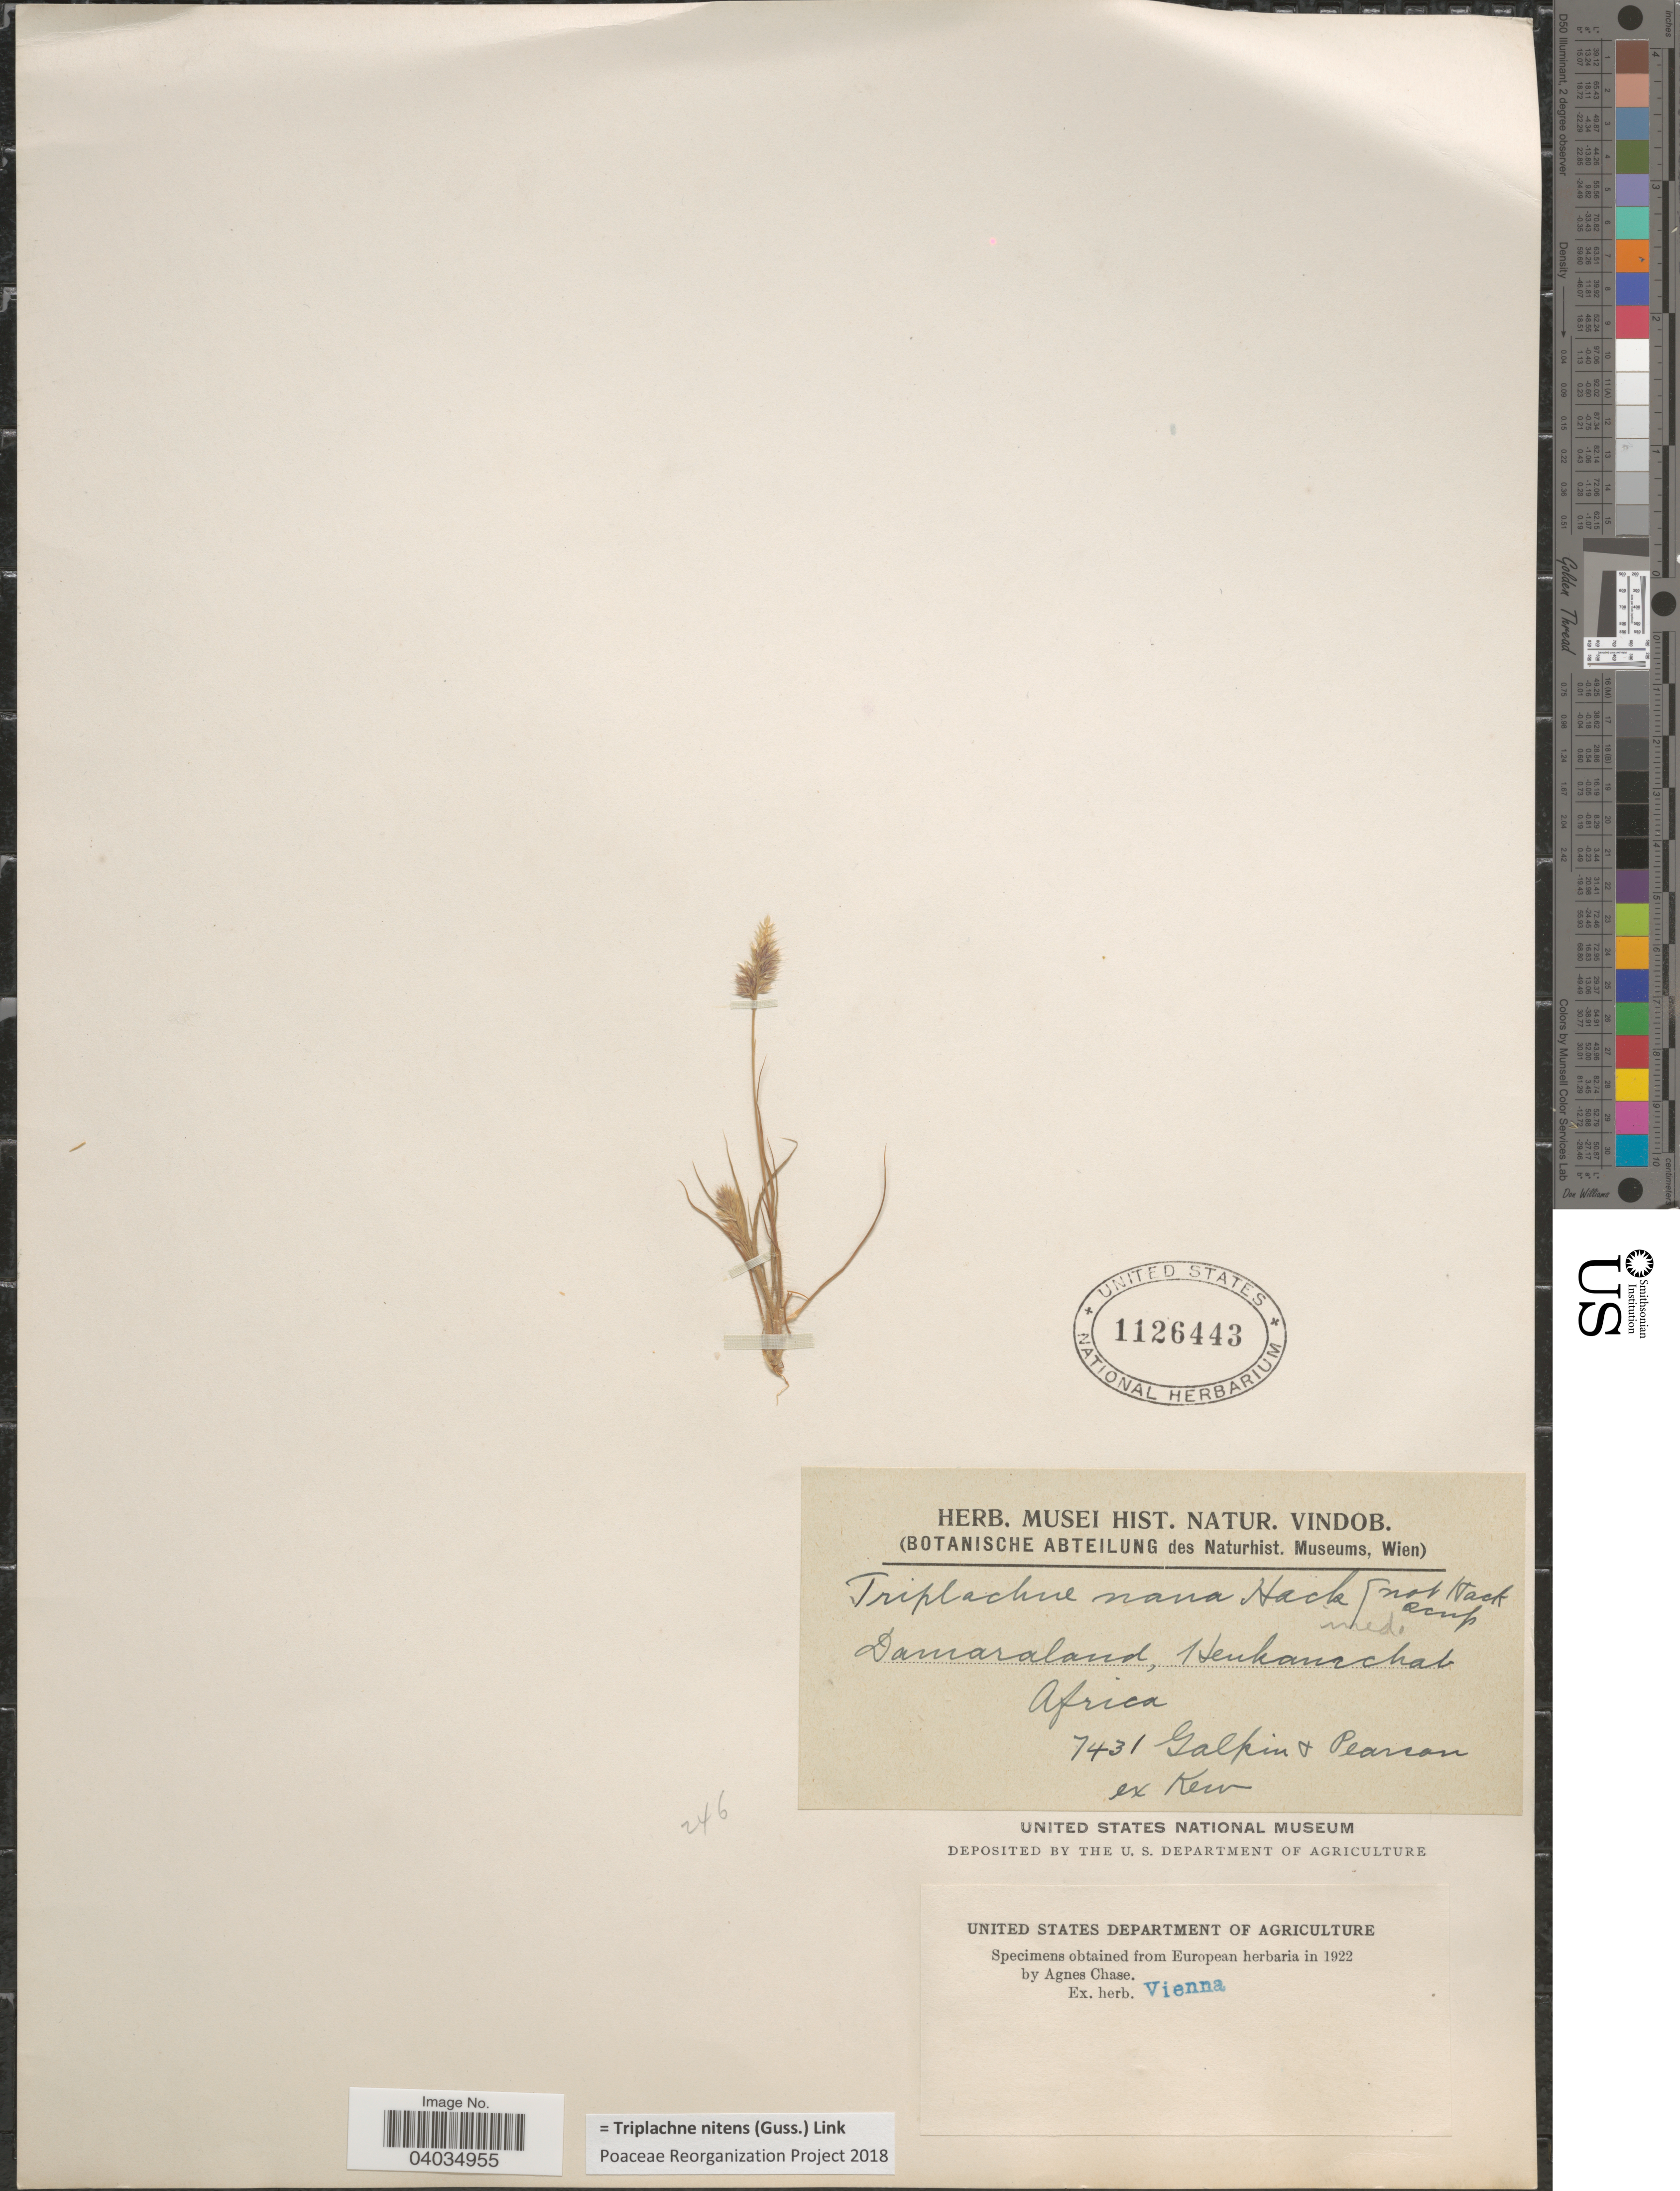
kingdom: Plantae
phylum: Tracheophyta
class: Liliopsida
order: Poales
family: Poaceae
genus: Triplachne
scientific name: Triplachne nitens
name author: (Gussone) Link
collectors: Galpin & Pearson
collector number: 7431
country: Namibia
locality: Damaraland, Henkamchab. Africa.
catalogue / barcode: US 1126443